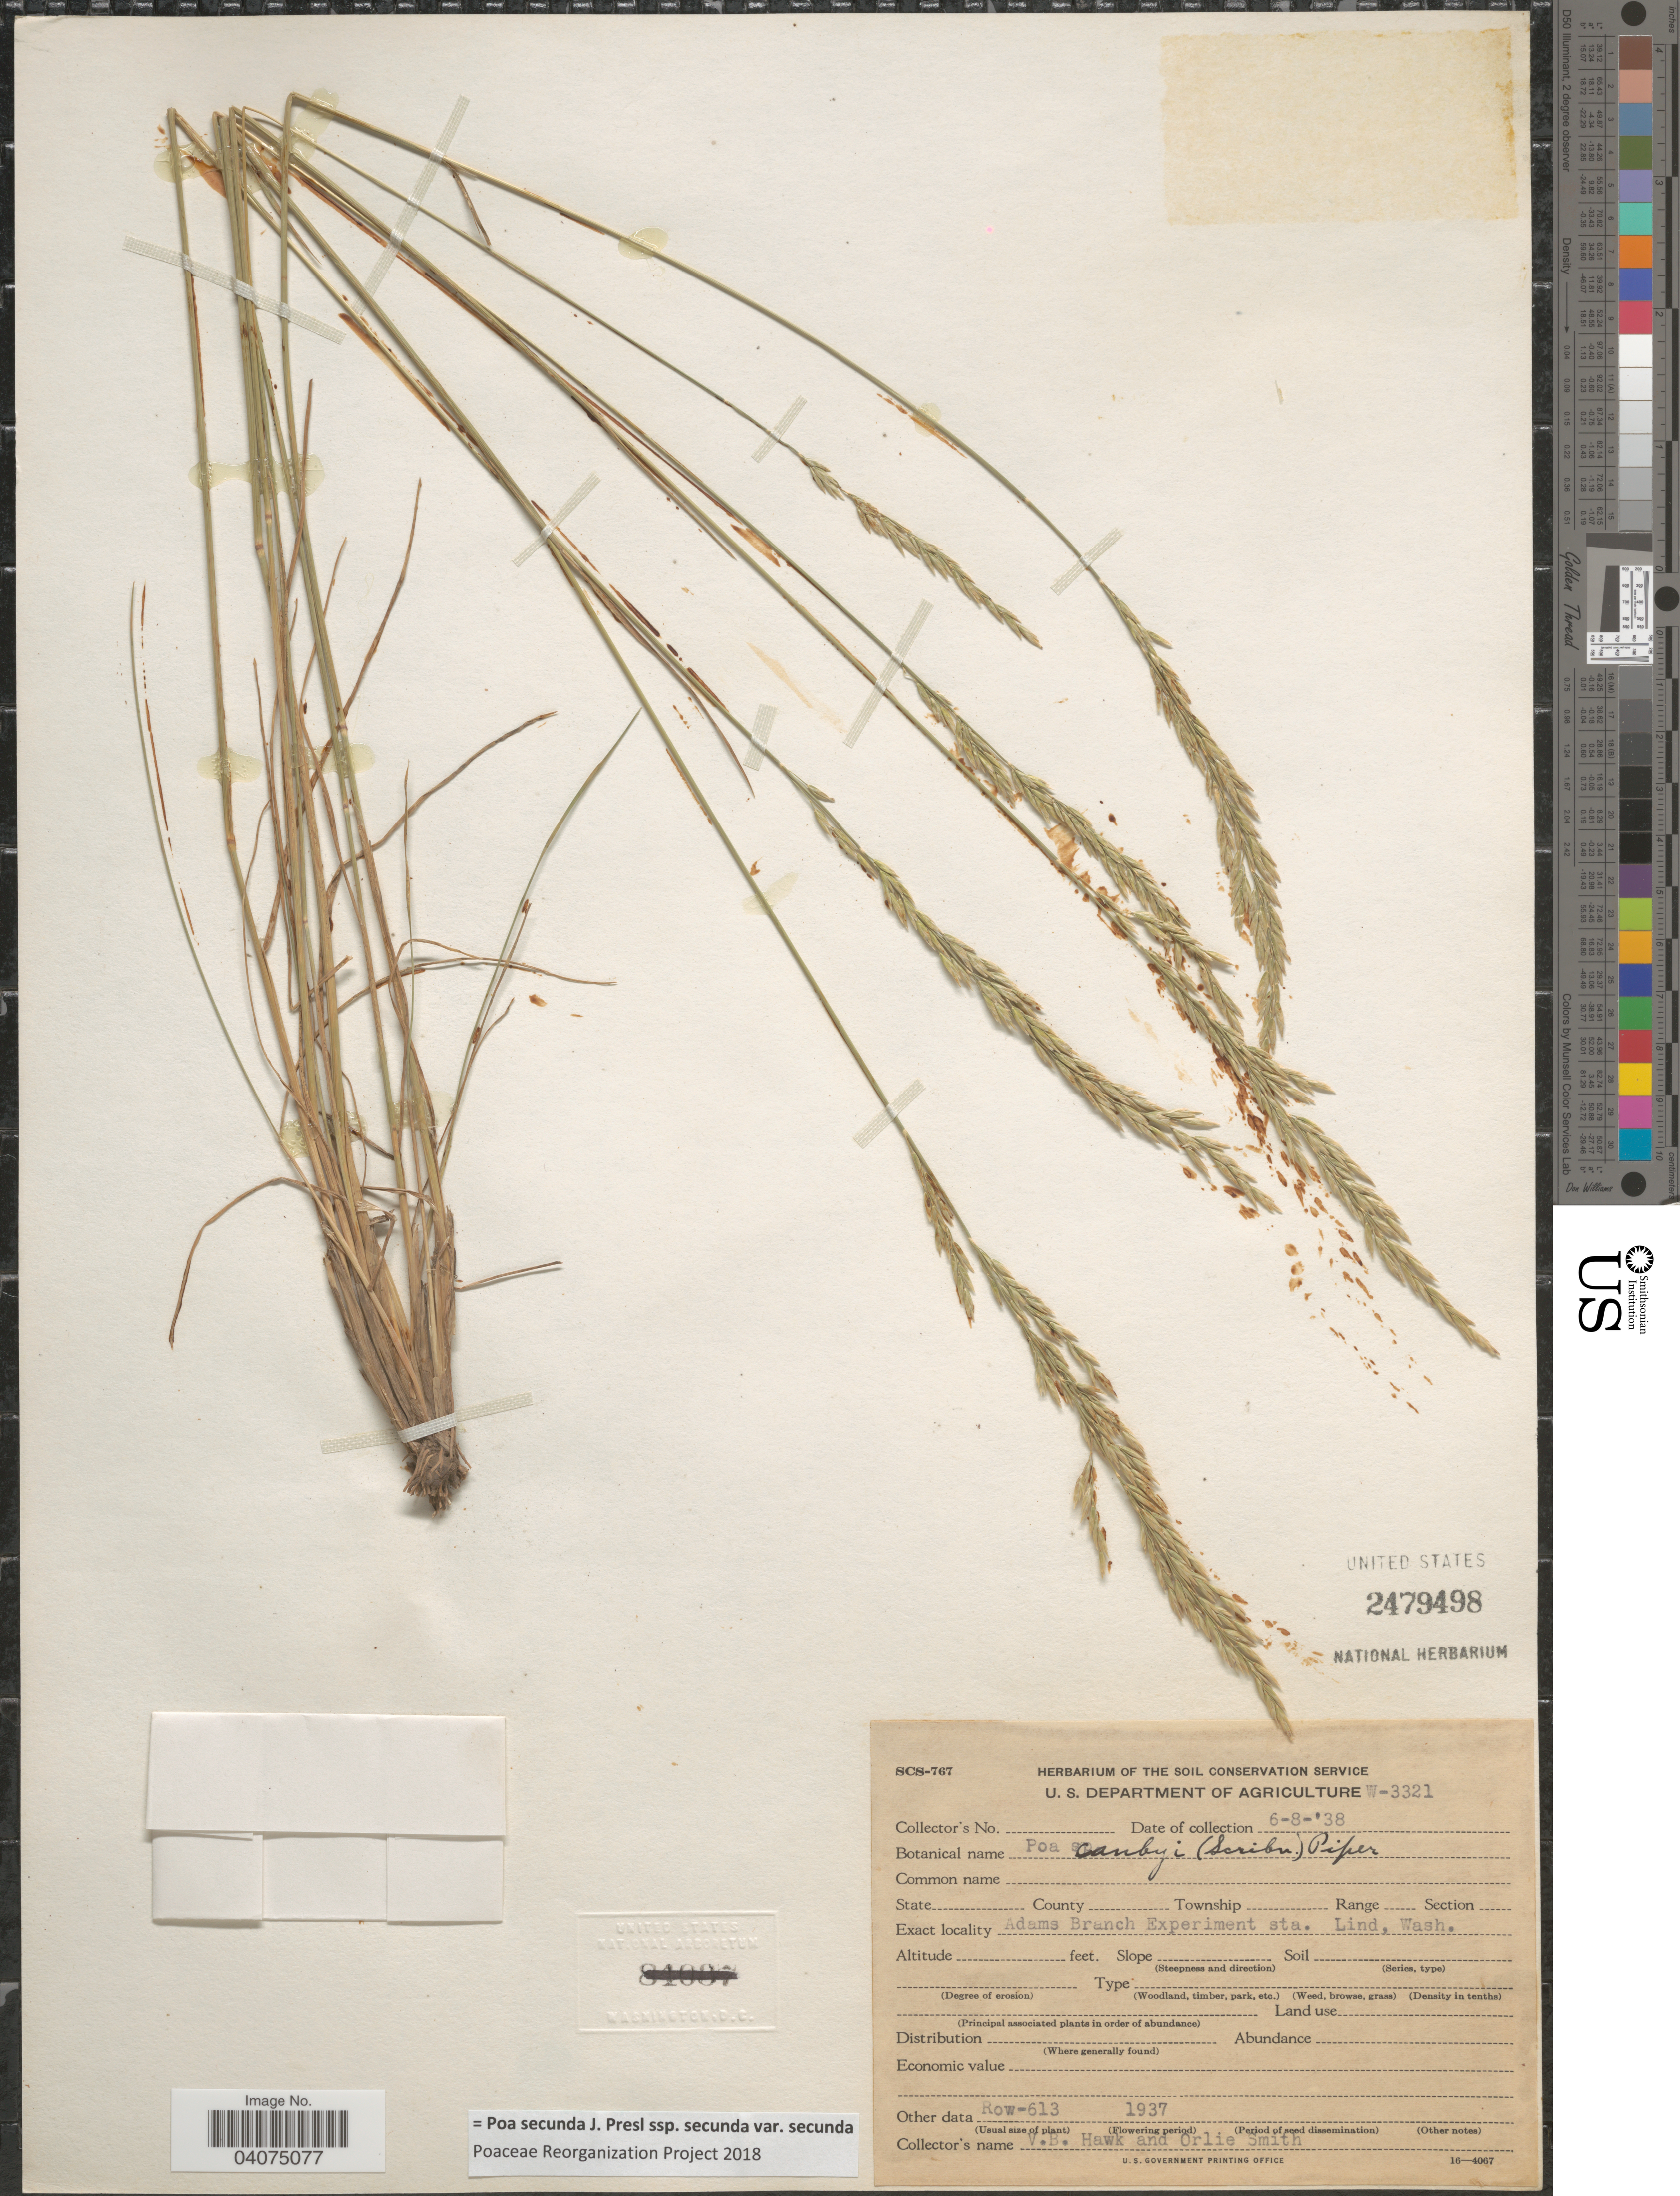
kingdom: Plantae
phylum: Tracheophyta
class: Liliopsida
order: Poales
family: Poaceae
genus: Poa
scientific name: Poa secunda subsp. secunda var. secunda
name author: J. Presl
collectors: V. Hawk & O. Smith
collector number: W-3321?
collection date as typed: Transcribed d/m/y: 8/6/38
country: United States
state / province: Washington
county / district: Yakima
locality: Adams Branch Experiment sta. Lind. Row-613 1937.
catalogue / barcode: US 2479498